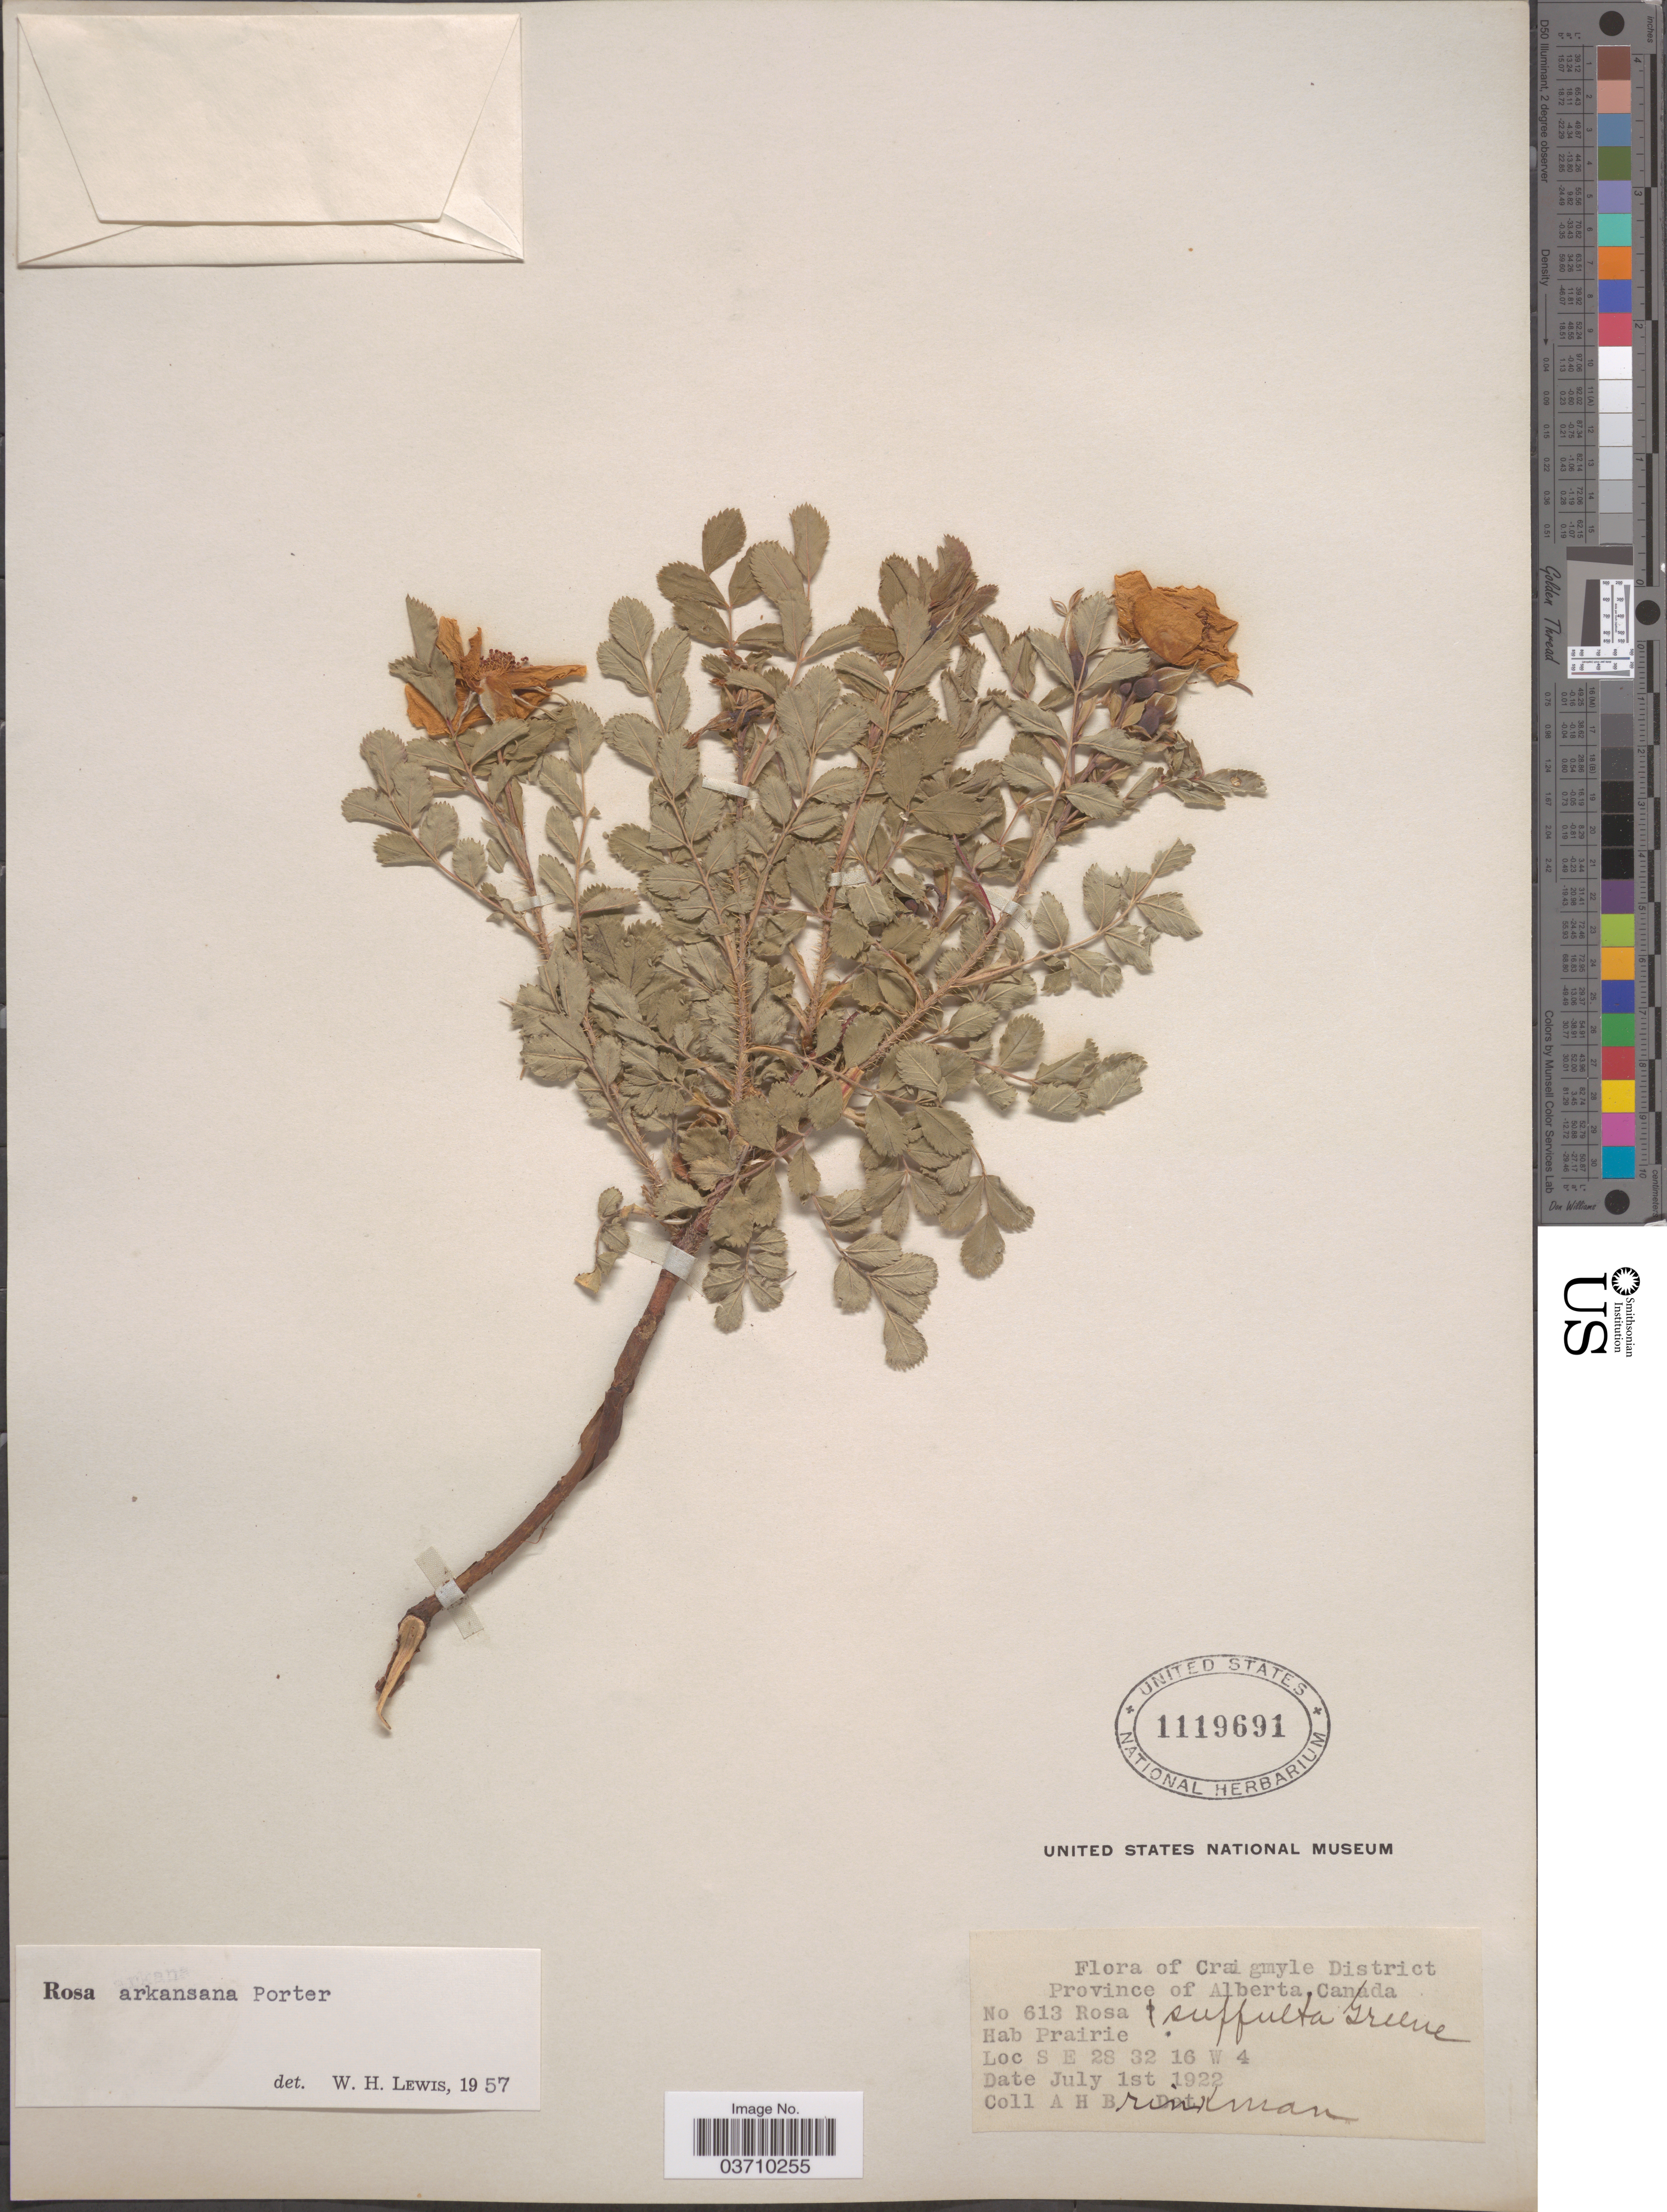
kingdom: Plantae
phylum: Tracheophyta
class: Magnoliopsida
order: Rosales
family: Rosaceae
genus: Rosa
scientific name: Rosa arkansana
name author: Porter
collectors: A. Brinkman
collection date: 1922-07-01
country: Canada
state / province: Alberta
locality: Craigmyle District. S E 28 32 16 W 4.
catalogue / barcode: US 1119691